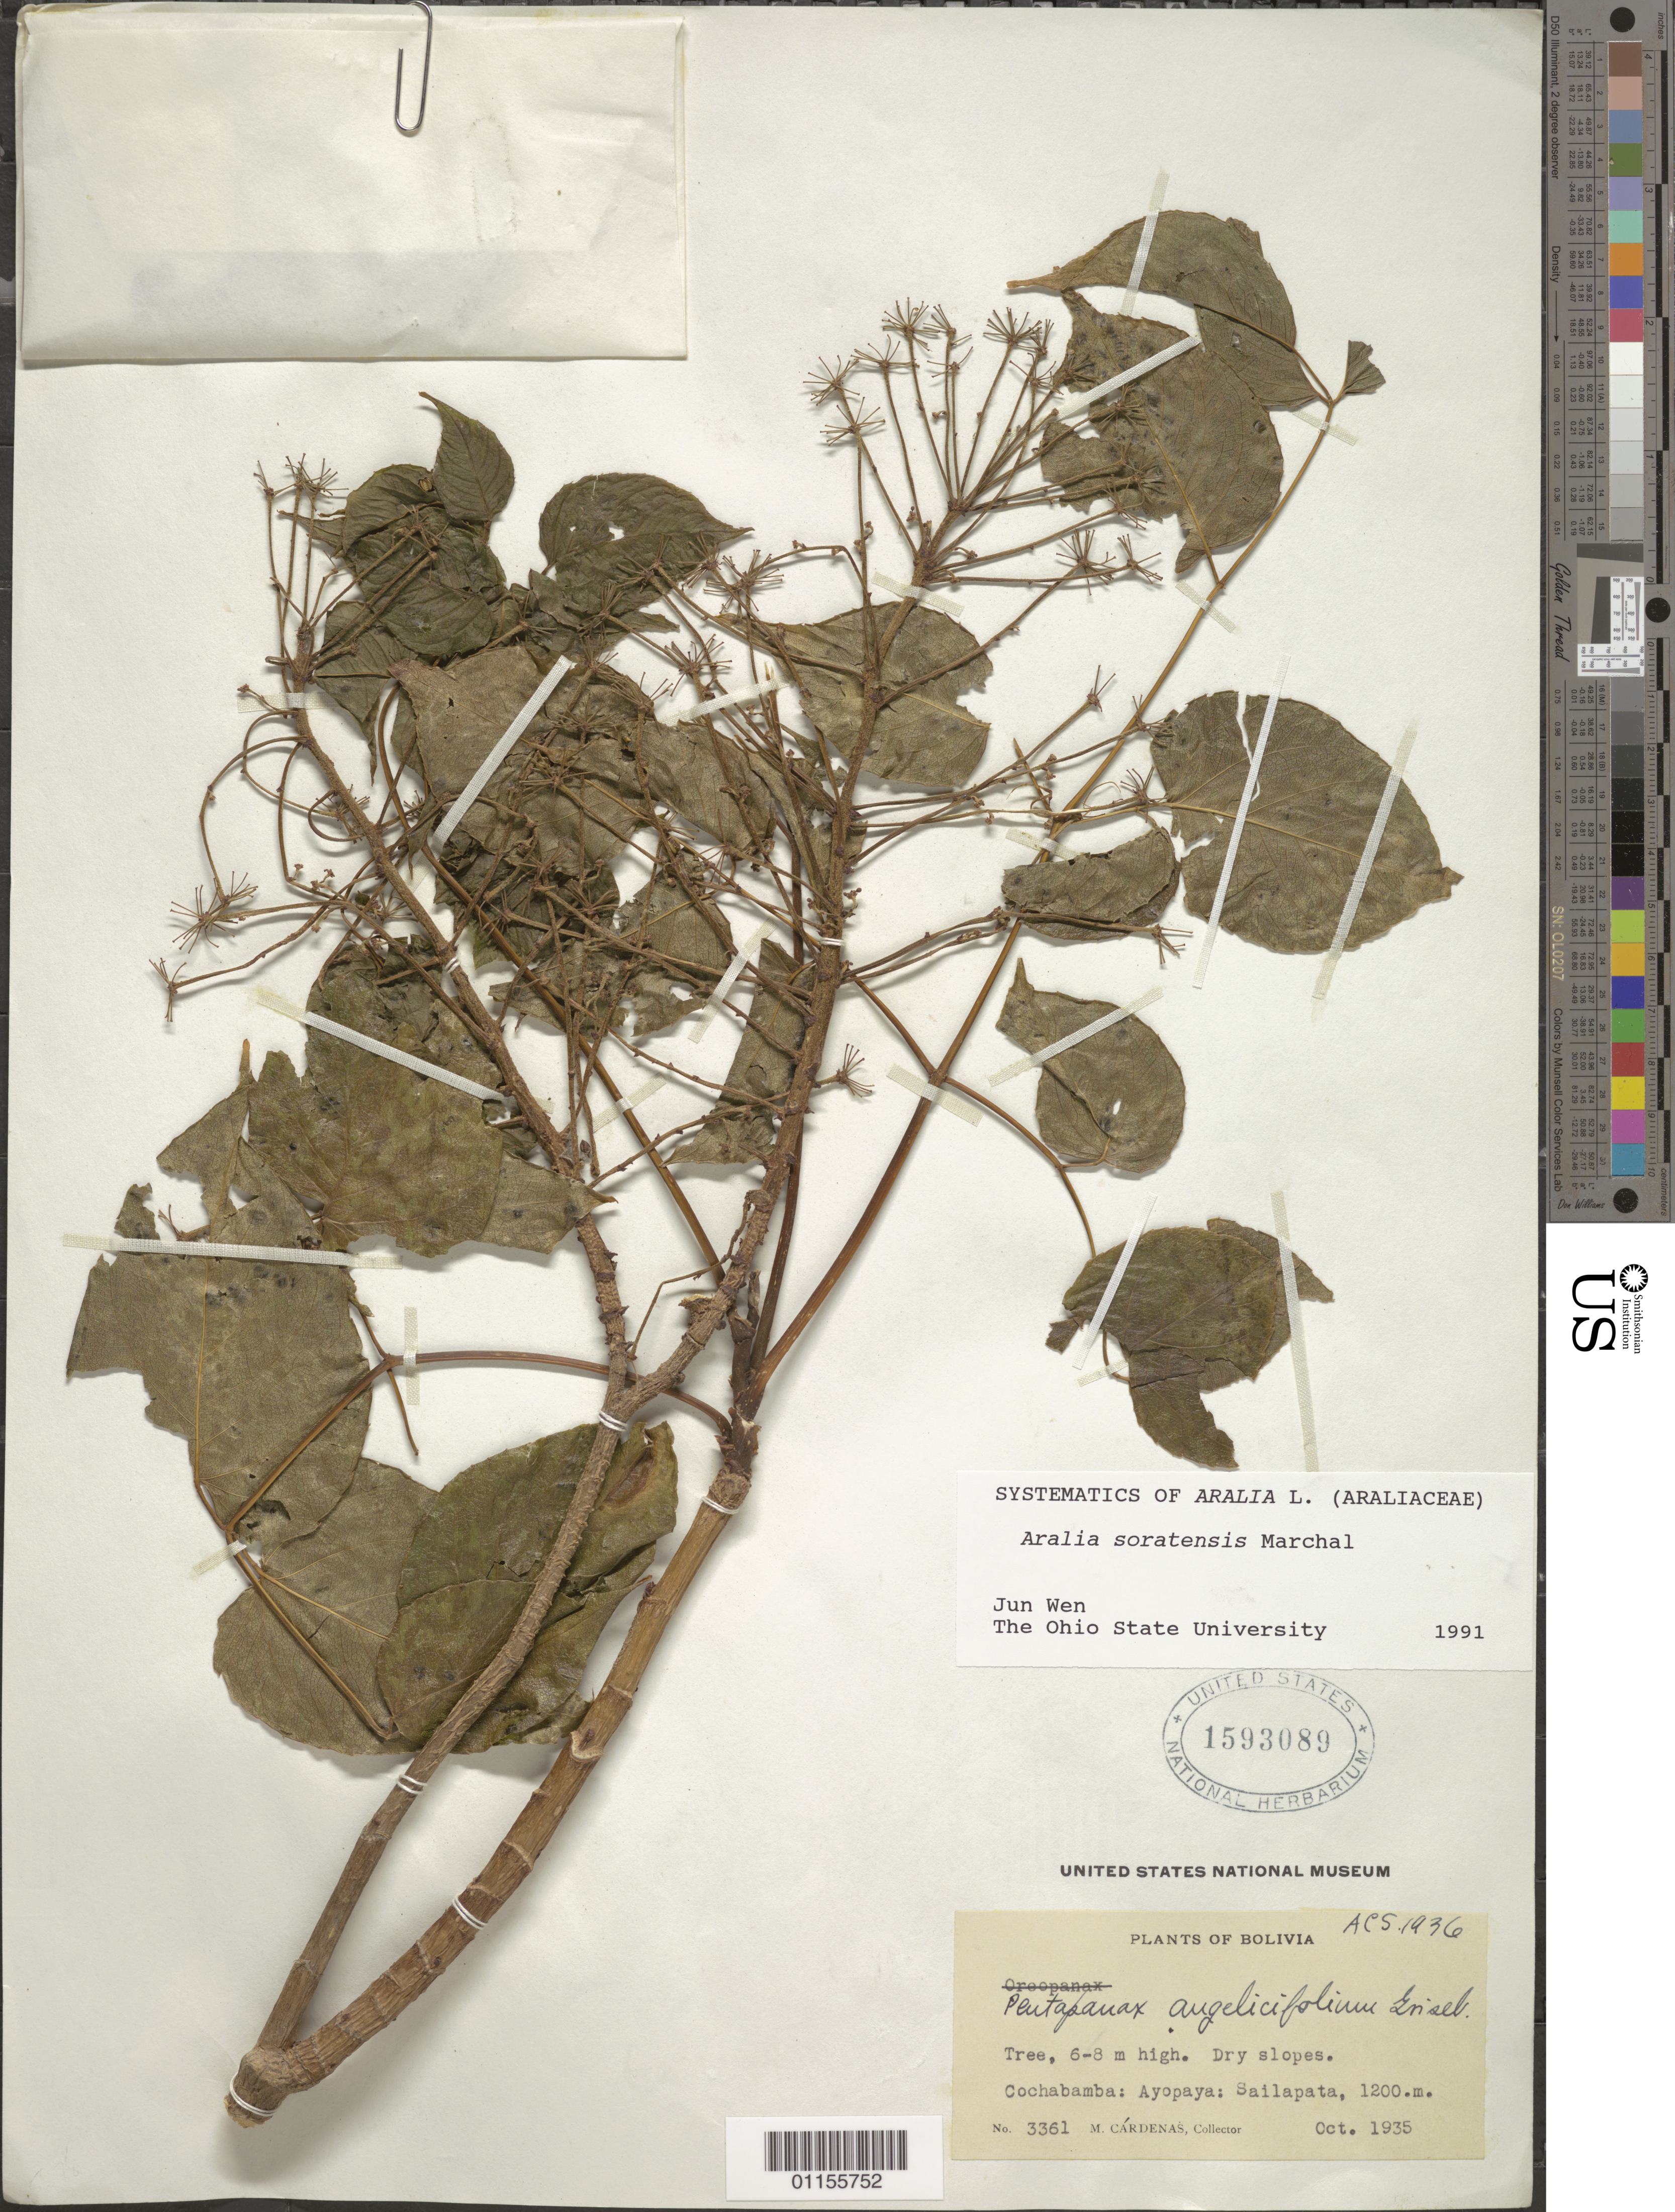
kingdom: Plantae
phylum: Tracheophyta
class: Magnoliopsida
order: Apiales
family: Araliaceae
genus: Aralia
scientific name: Aralia soratensis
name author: Marchal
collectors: M. Cárdenas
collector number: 3361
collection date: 1935-10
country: Bolivia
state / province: Cochabamba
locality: Ayopaya: Sailapata.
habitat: Tree. Dry slopes.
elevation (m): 1200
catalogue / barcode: US 1593089